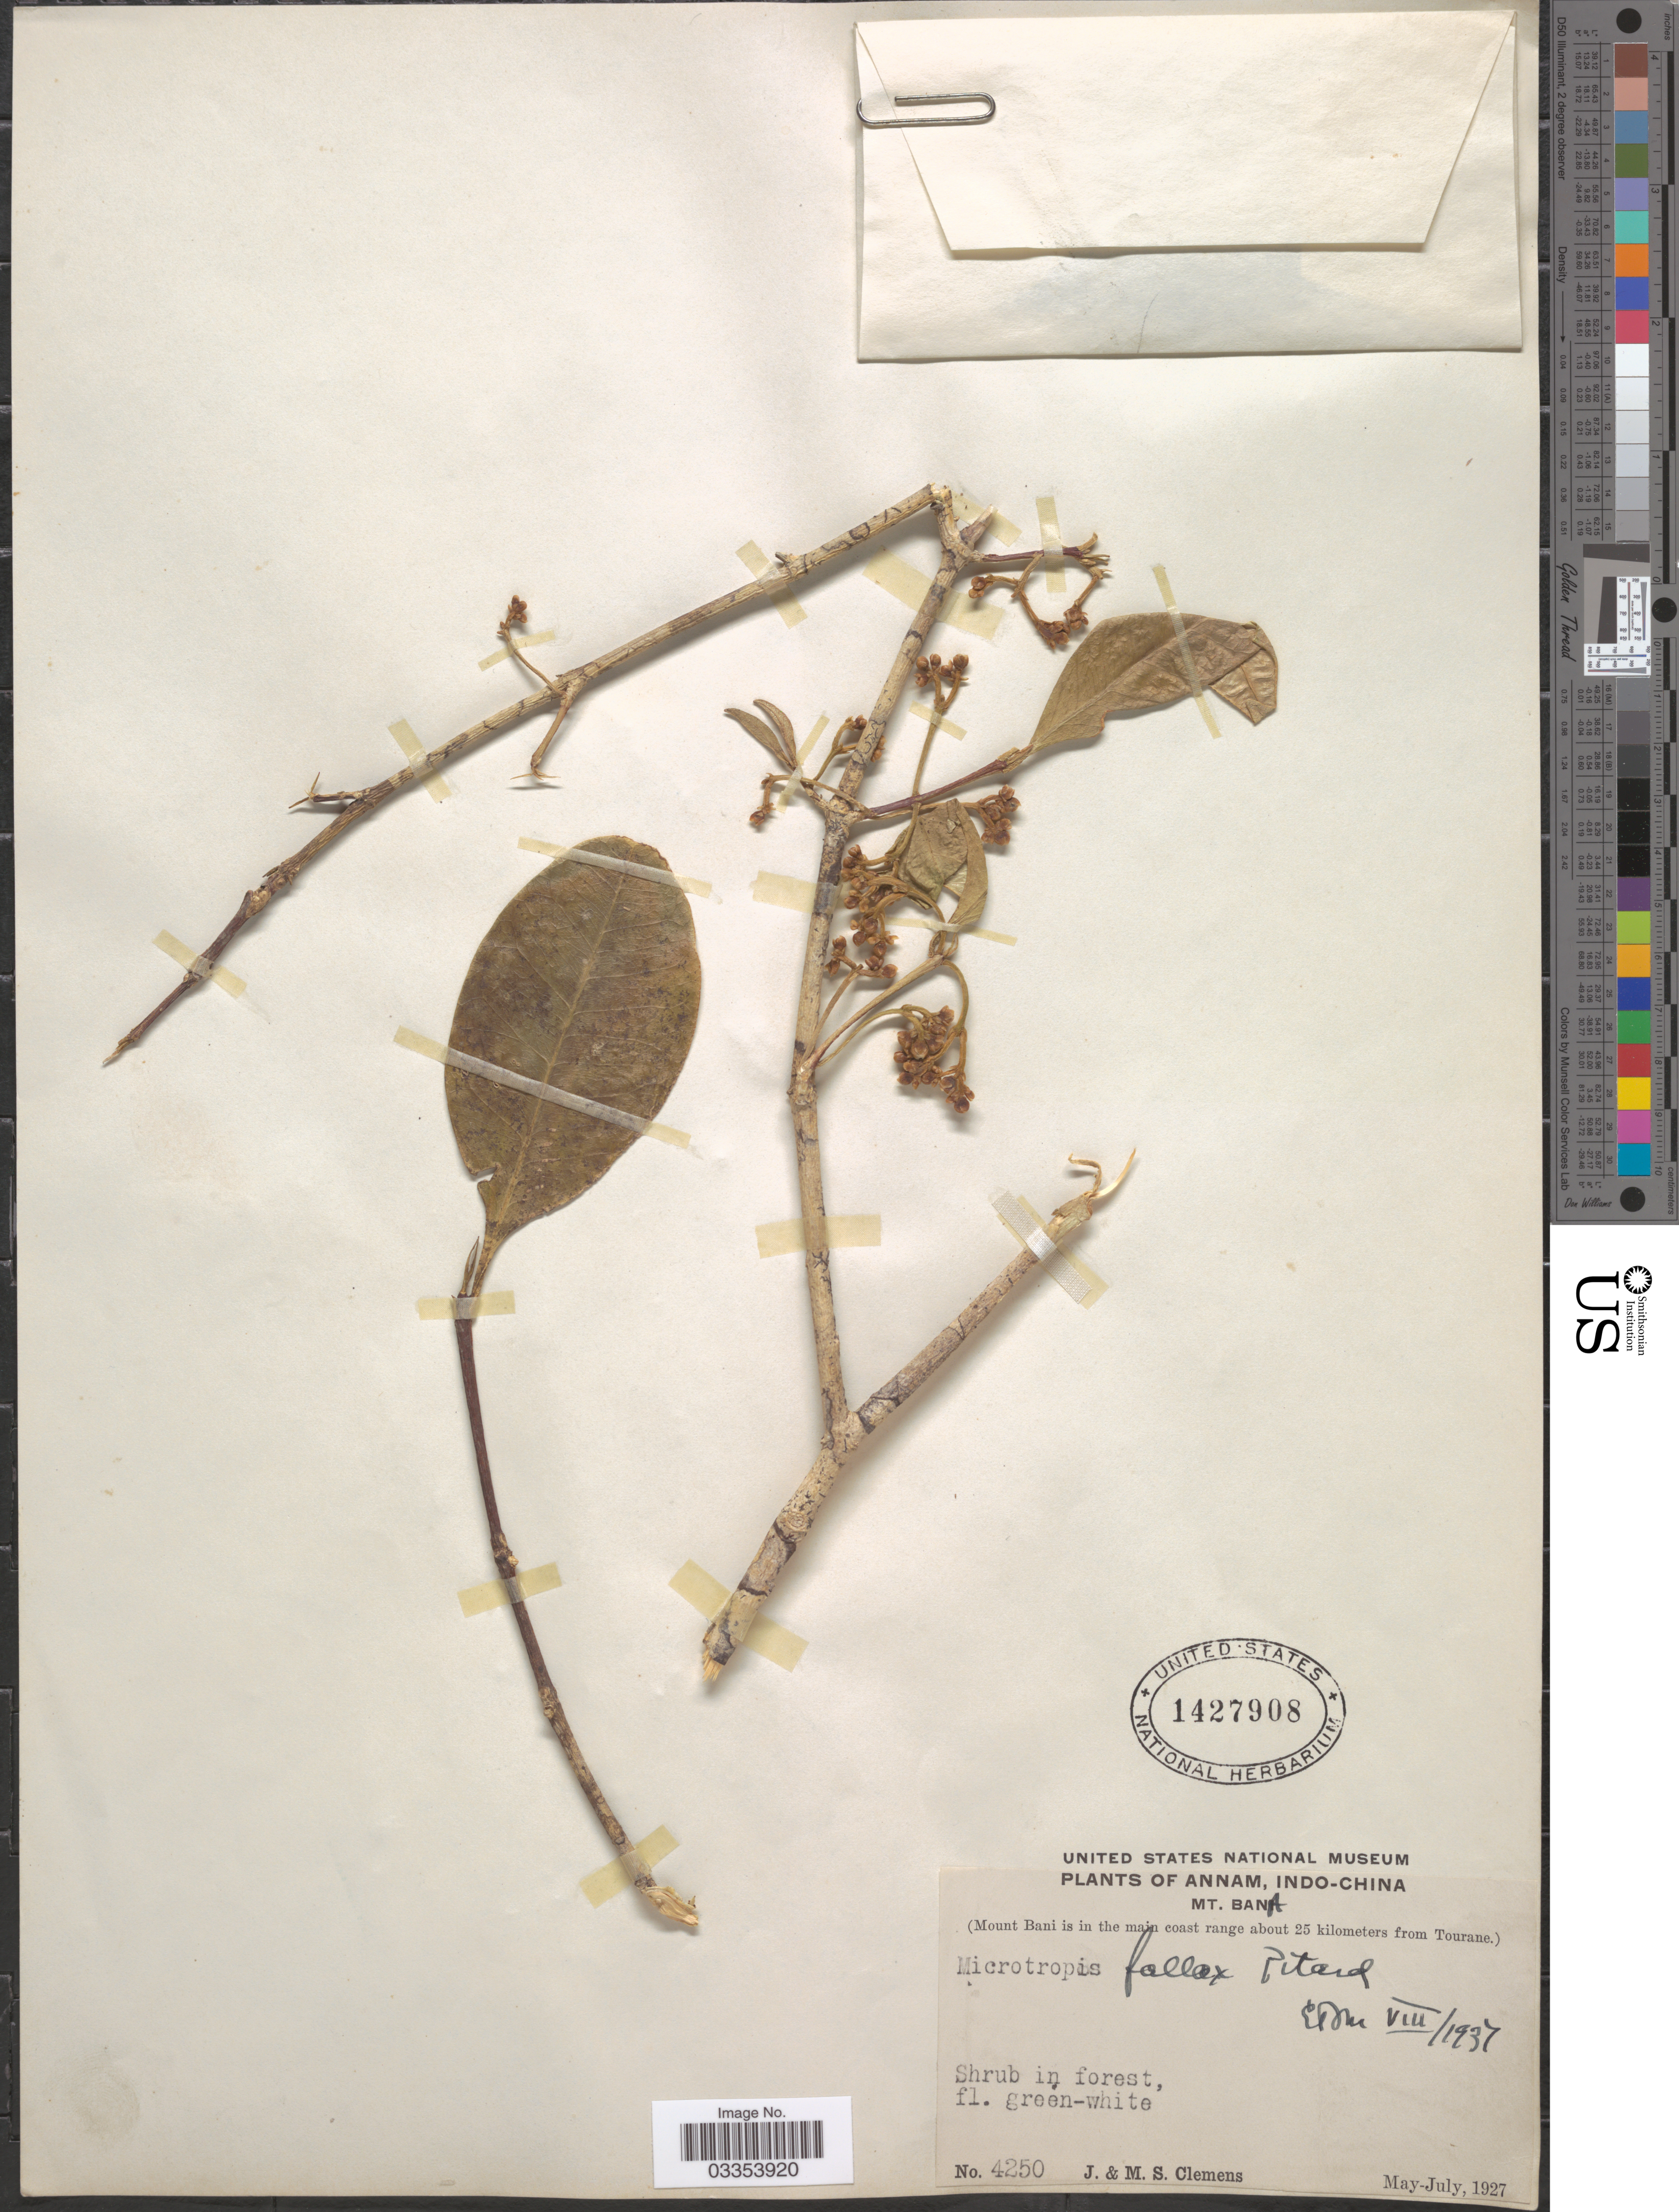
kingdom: Plantae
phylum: Tracheophyta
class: Magnoliopsida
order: Celastrales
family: Celastraceae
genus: Microtropis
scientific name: Microtropis fallax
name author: Pit.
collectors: J. Clemens & M. S. Clemens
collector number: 4250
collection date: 1927-05/1927-07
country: Vietnam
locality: Annam, Indo-China. Mt. Bana. (Mount Bani is in the main coast range about 25 kilometers from Tourane.)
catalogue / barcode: US 1427908